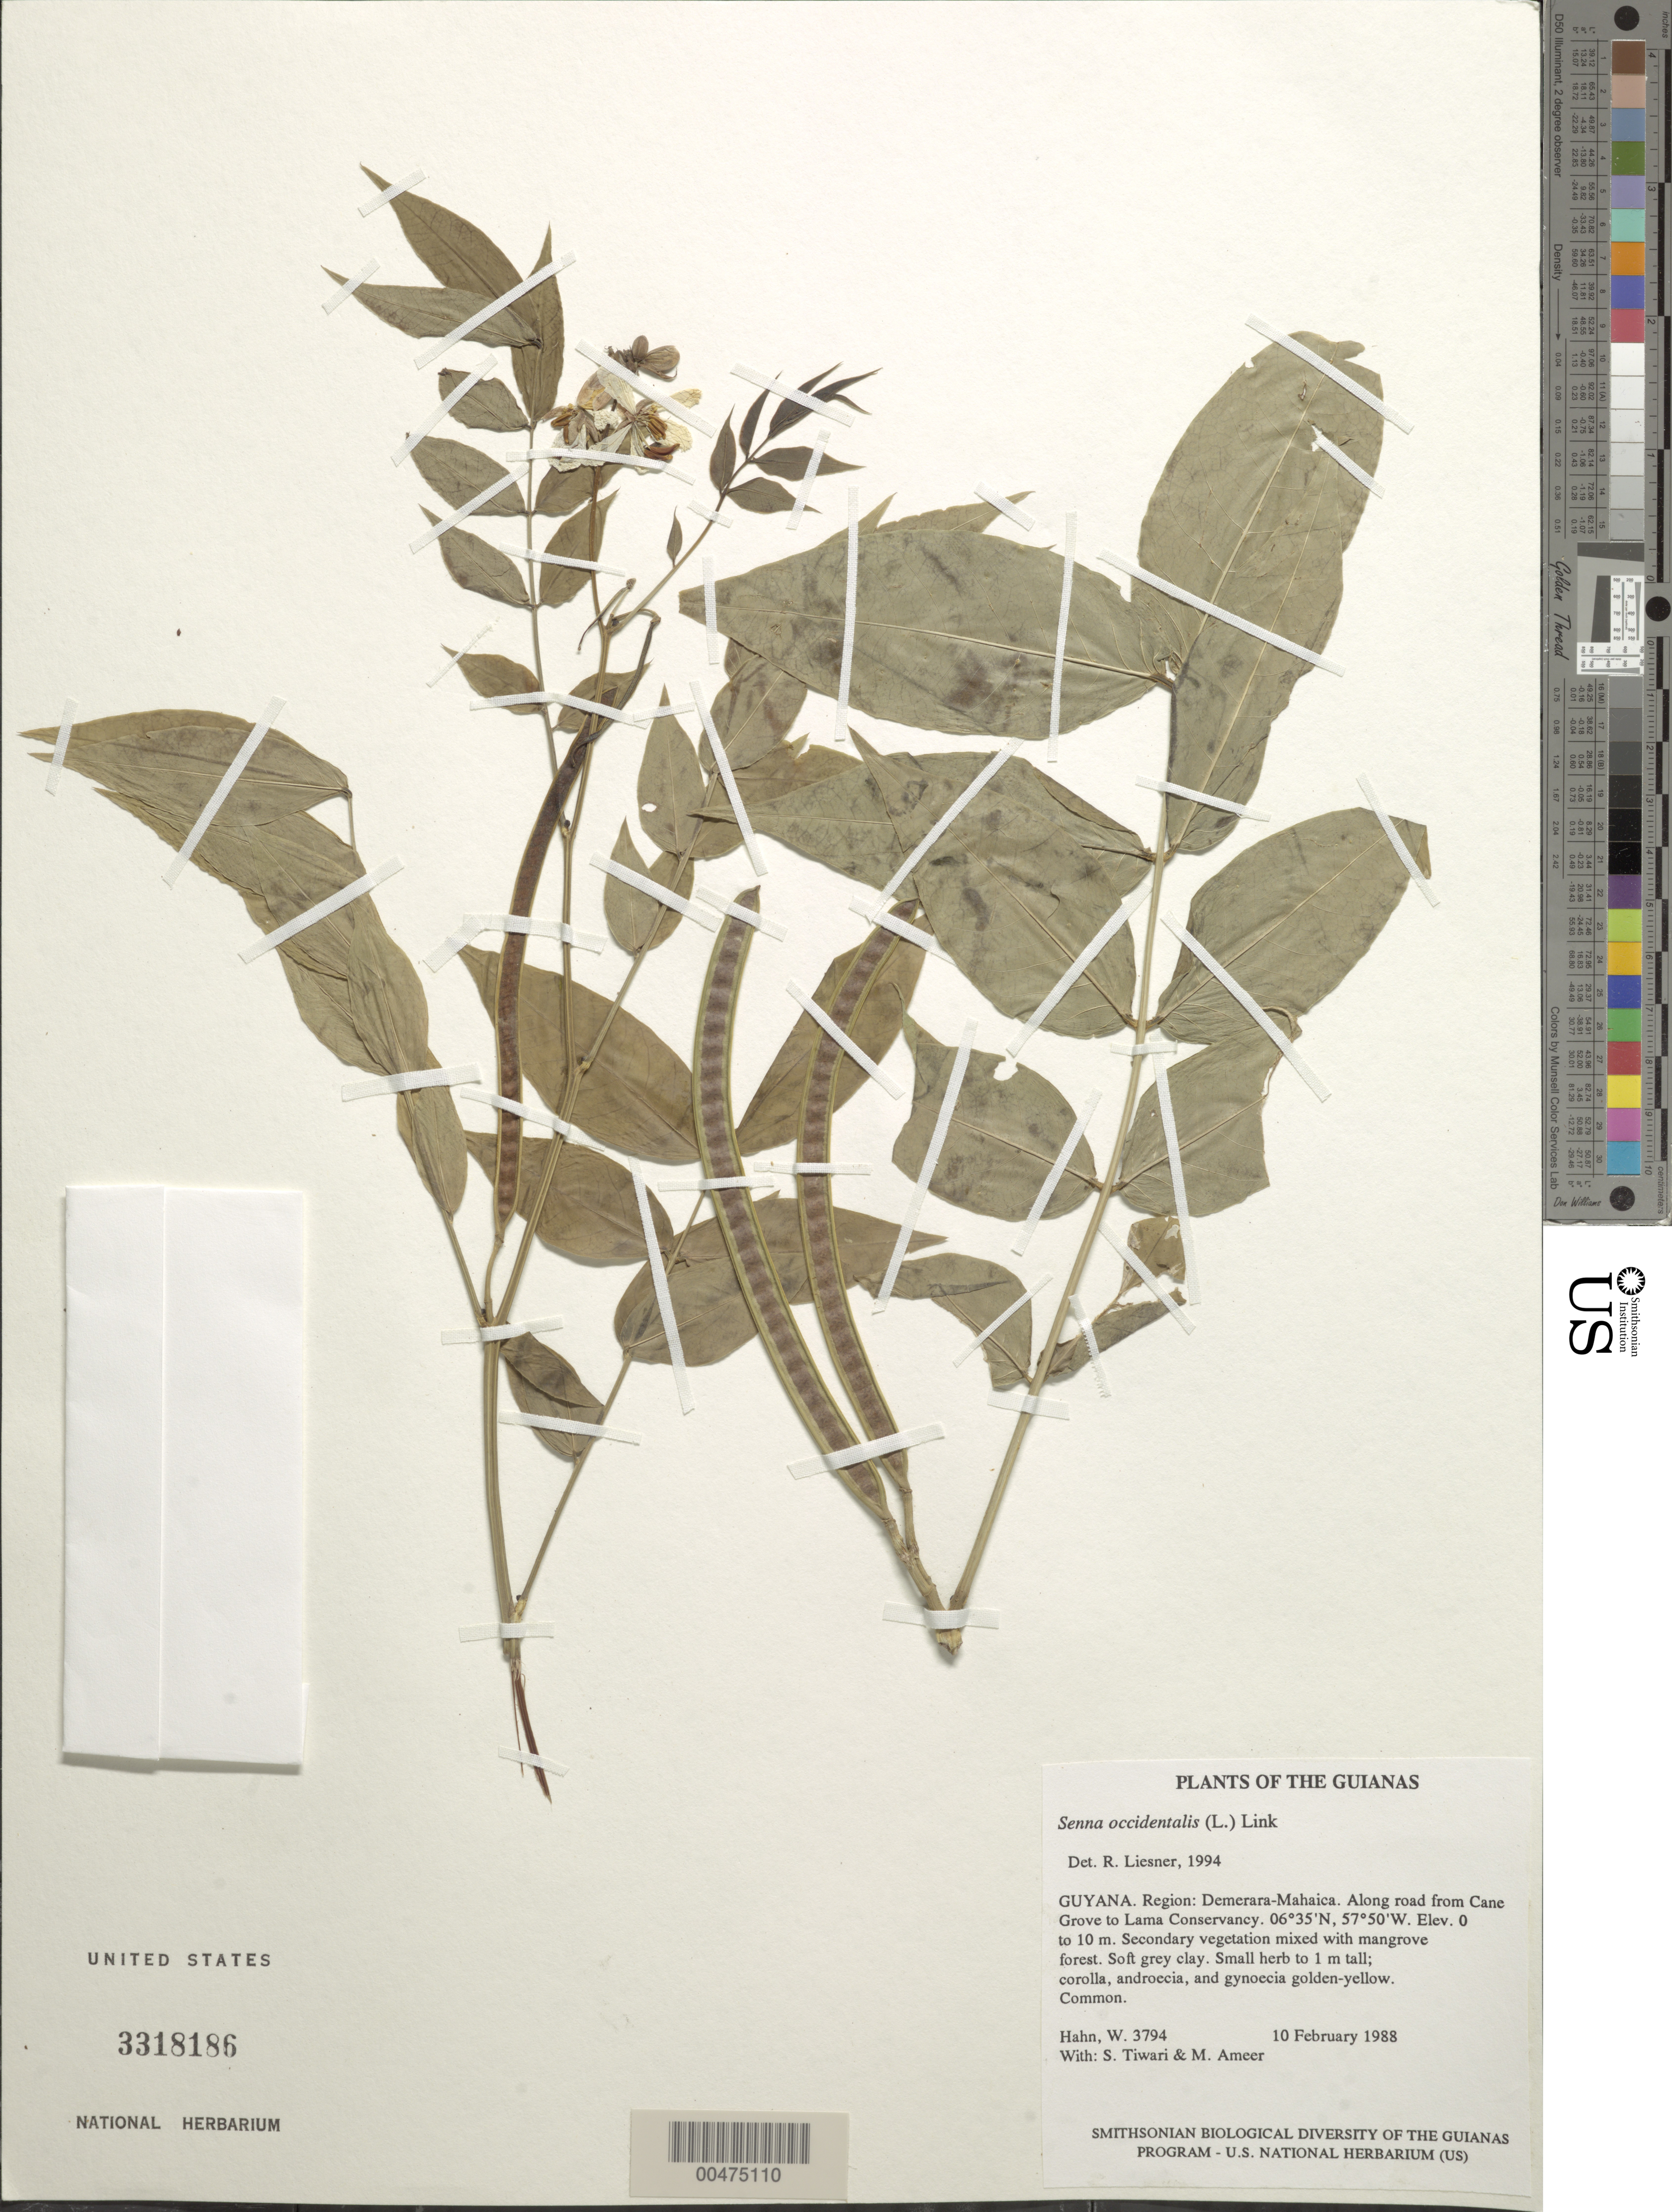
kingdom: Plantae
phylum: Tracheophyta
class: Magnoliopsida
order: Fabales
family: Fabaceae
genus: Senna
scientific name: Senna occidentalis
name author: (L.) Link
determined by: Liesner, R. L.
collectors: W. Hahn, S. Tiwari & M. Ameer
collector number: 3794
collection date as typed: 10 February 1988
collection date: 1988-02-10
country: Guyana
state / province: Demerara-Mahaica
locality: Along road from Cane Grove to Lama Conservancy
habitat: Secondary vegetation mixed with mangrove forest. Soft grey clay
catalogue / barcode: US 3318186